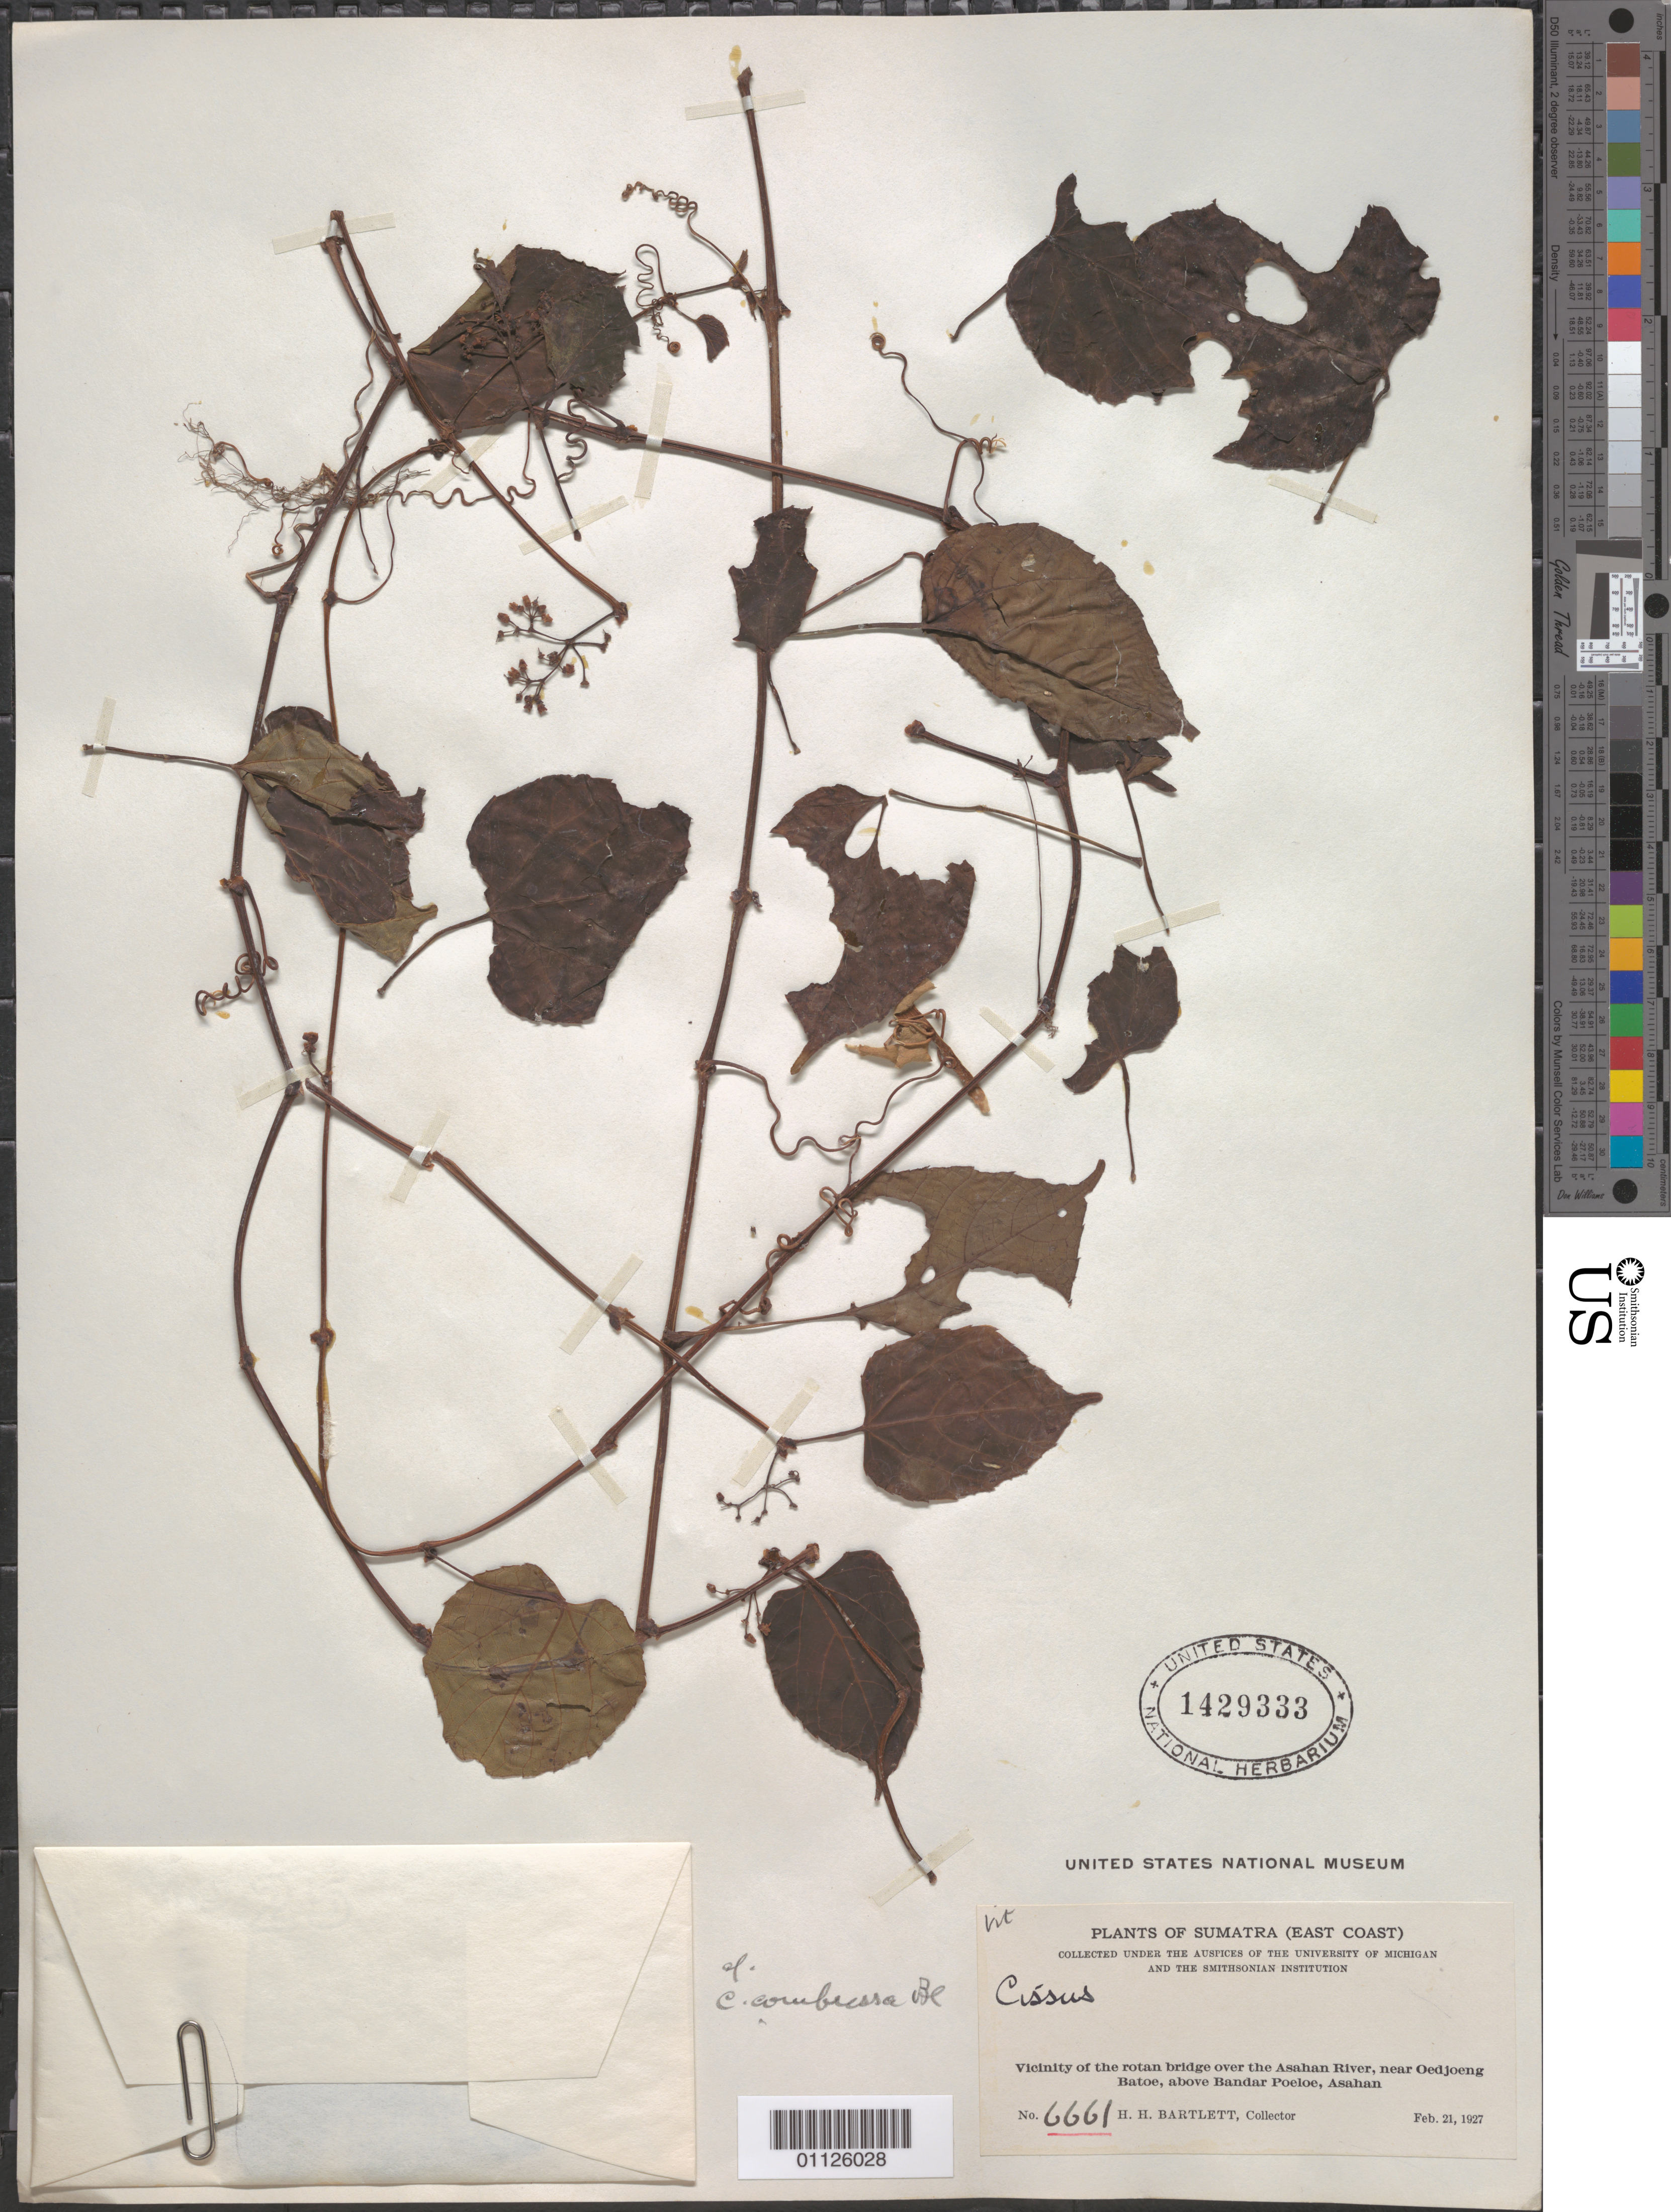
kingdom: Plantae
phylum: Tracheophyta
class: Magnoliopsida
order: Vitales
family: Vitaceae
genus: Cissus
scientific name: Cissus compressa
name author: Blume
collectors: H. H. Bartlett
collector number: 6661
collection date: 1927-02-21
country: Indonesia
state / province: Sumatra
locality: Vicinity of the rotan bridge over the Asahan River, near Oedjoeng Batoe, above Bandar Poeloe, Asahan, E Coast.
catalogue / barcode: US 1429333